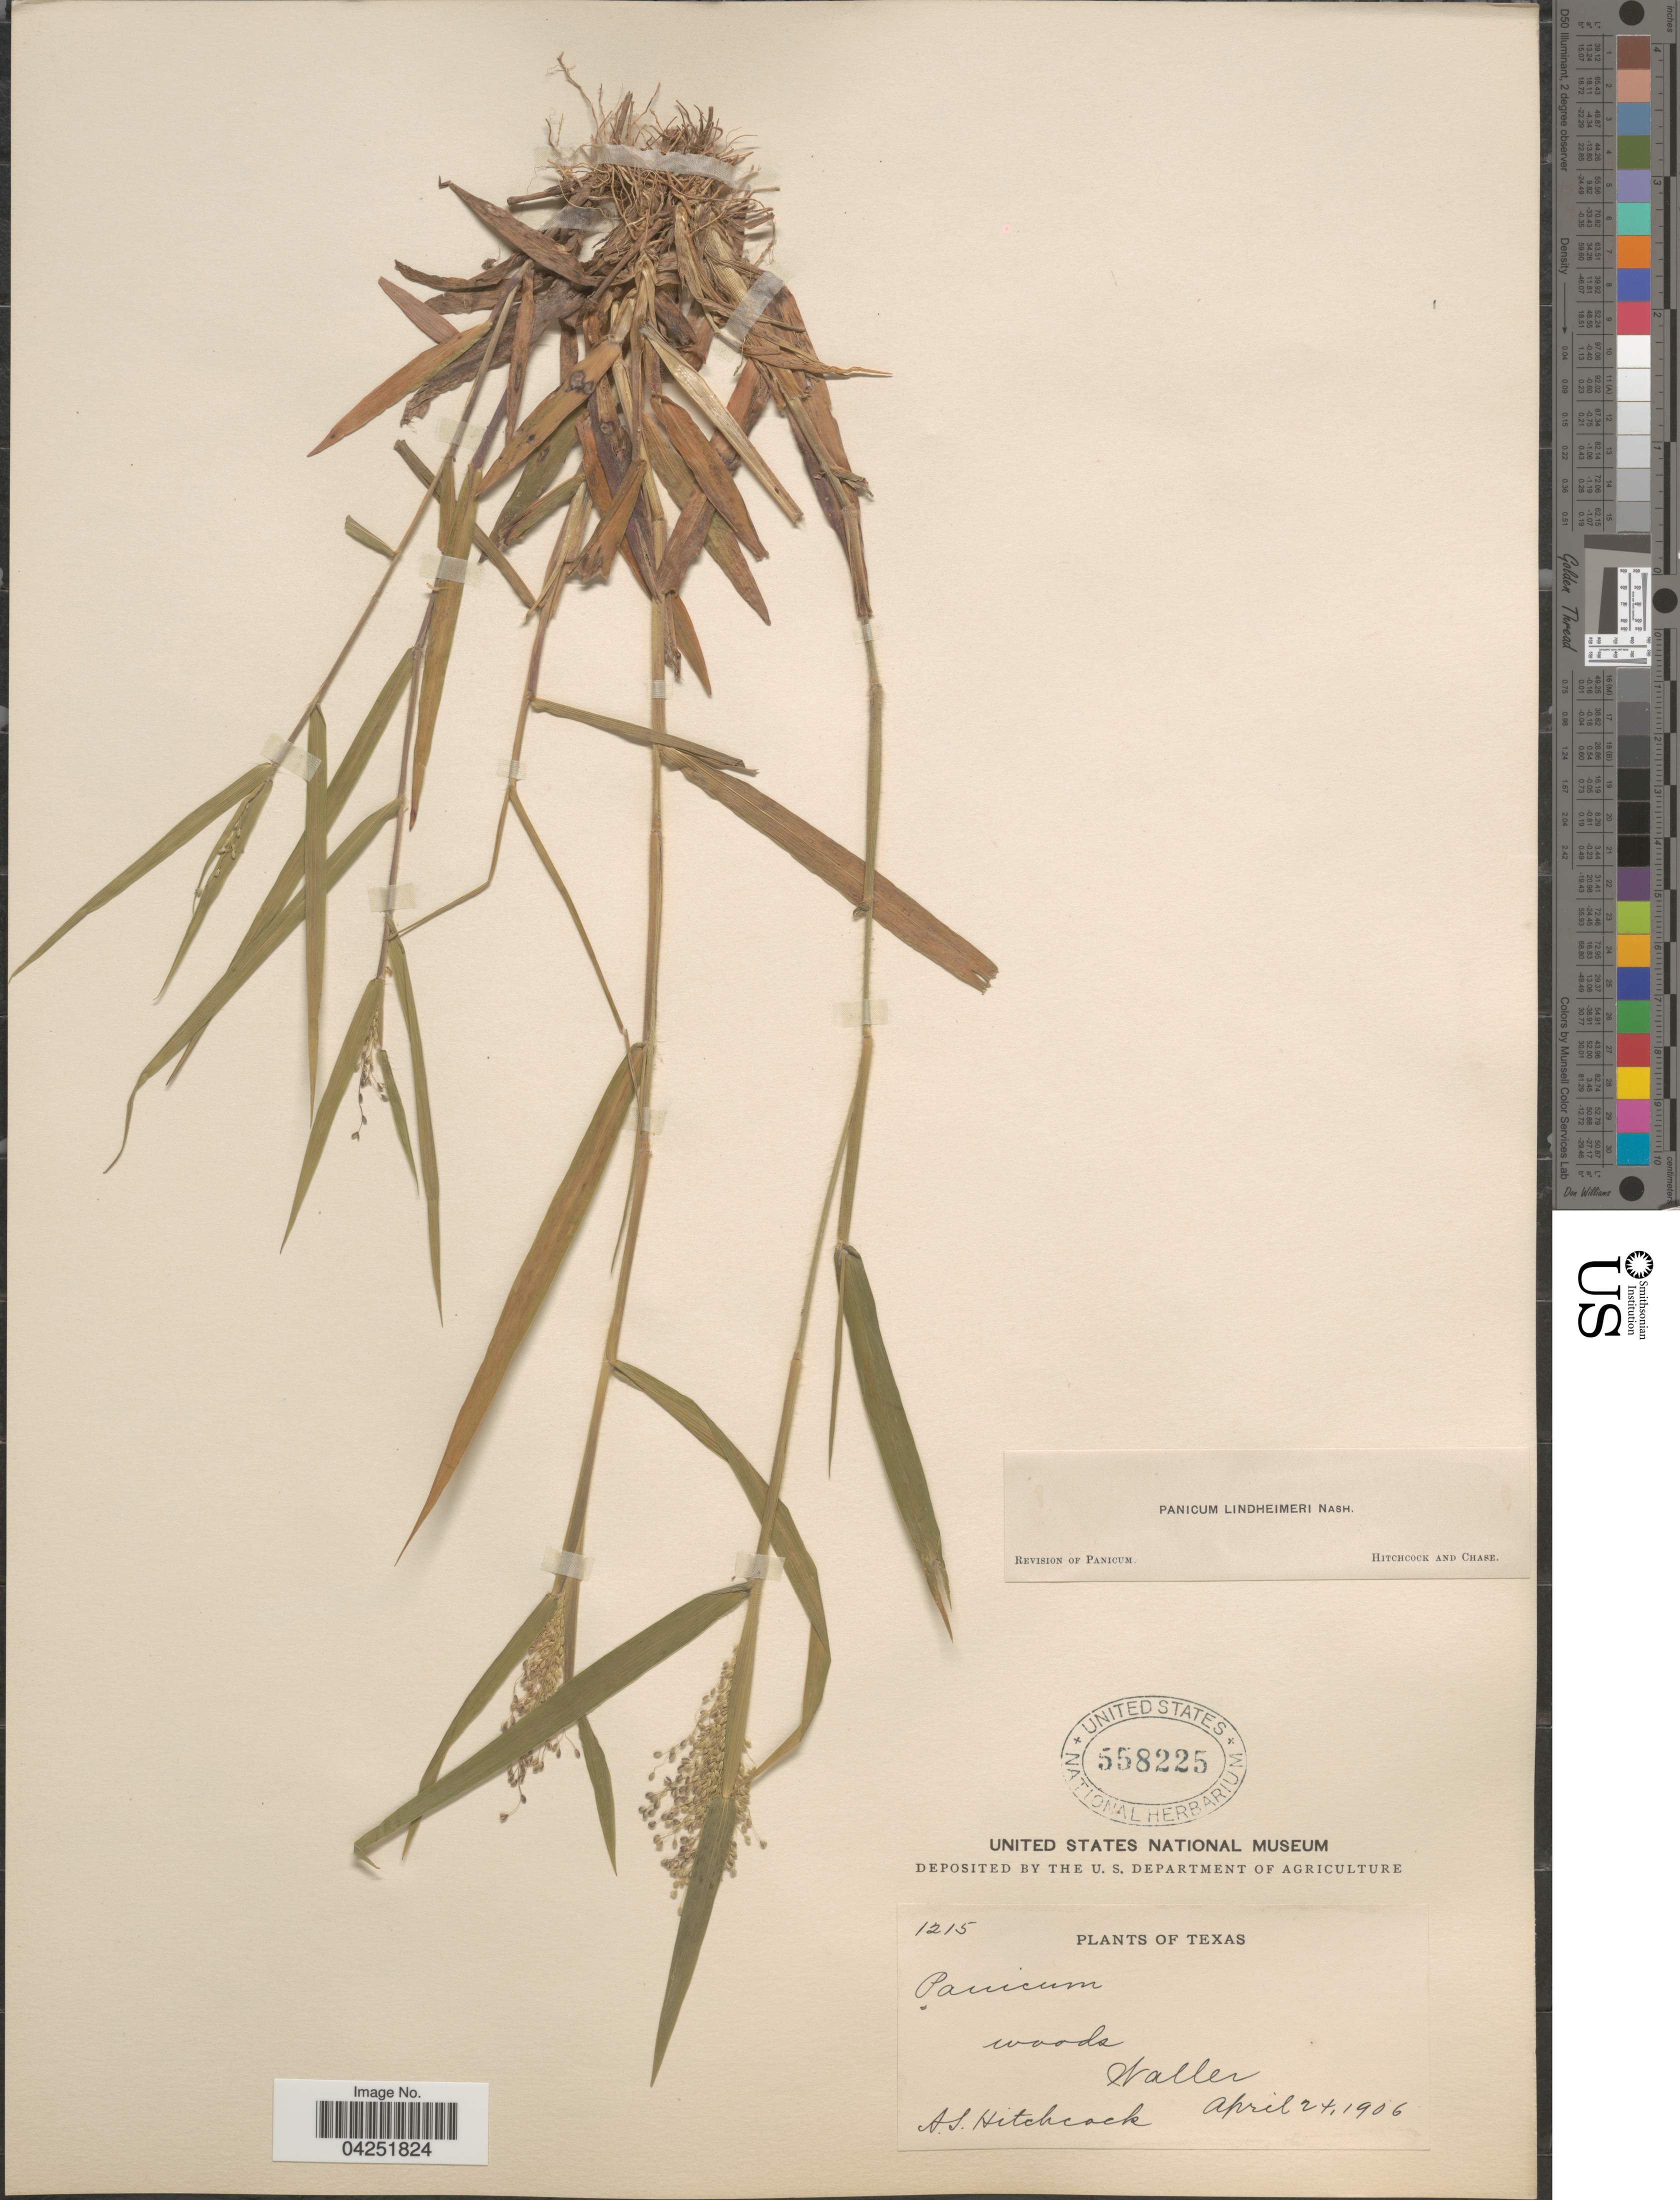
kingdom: Plantae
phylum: Tracheophyta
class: Liliopsida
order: Poales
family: Poaceae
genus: Dichanthelium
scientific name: Dichanthelium acuminatum var. lindheimeri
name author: (Nash) Gould & C.A. Clark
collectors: A. S. Hitchcock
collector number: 1215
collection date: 1906-04-24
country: United States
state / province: Texas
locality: Woods Waller.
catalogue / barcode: US 558225